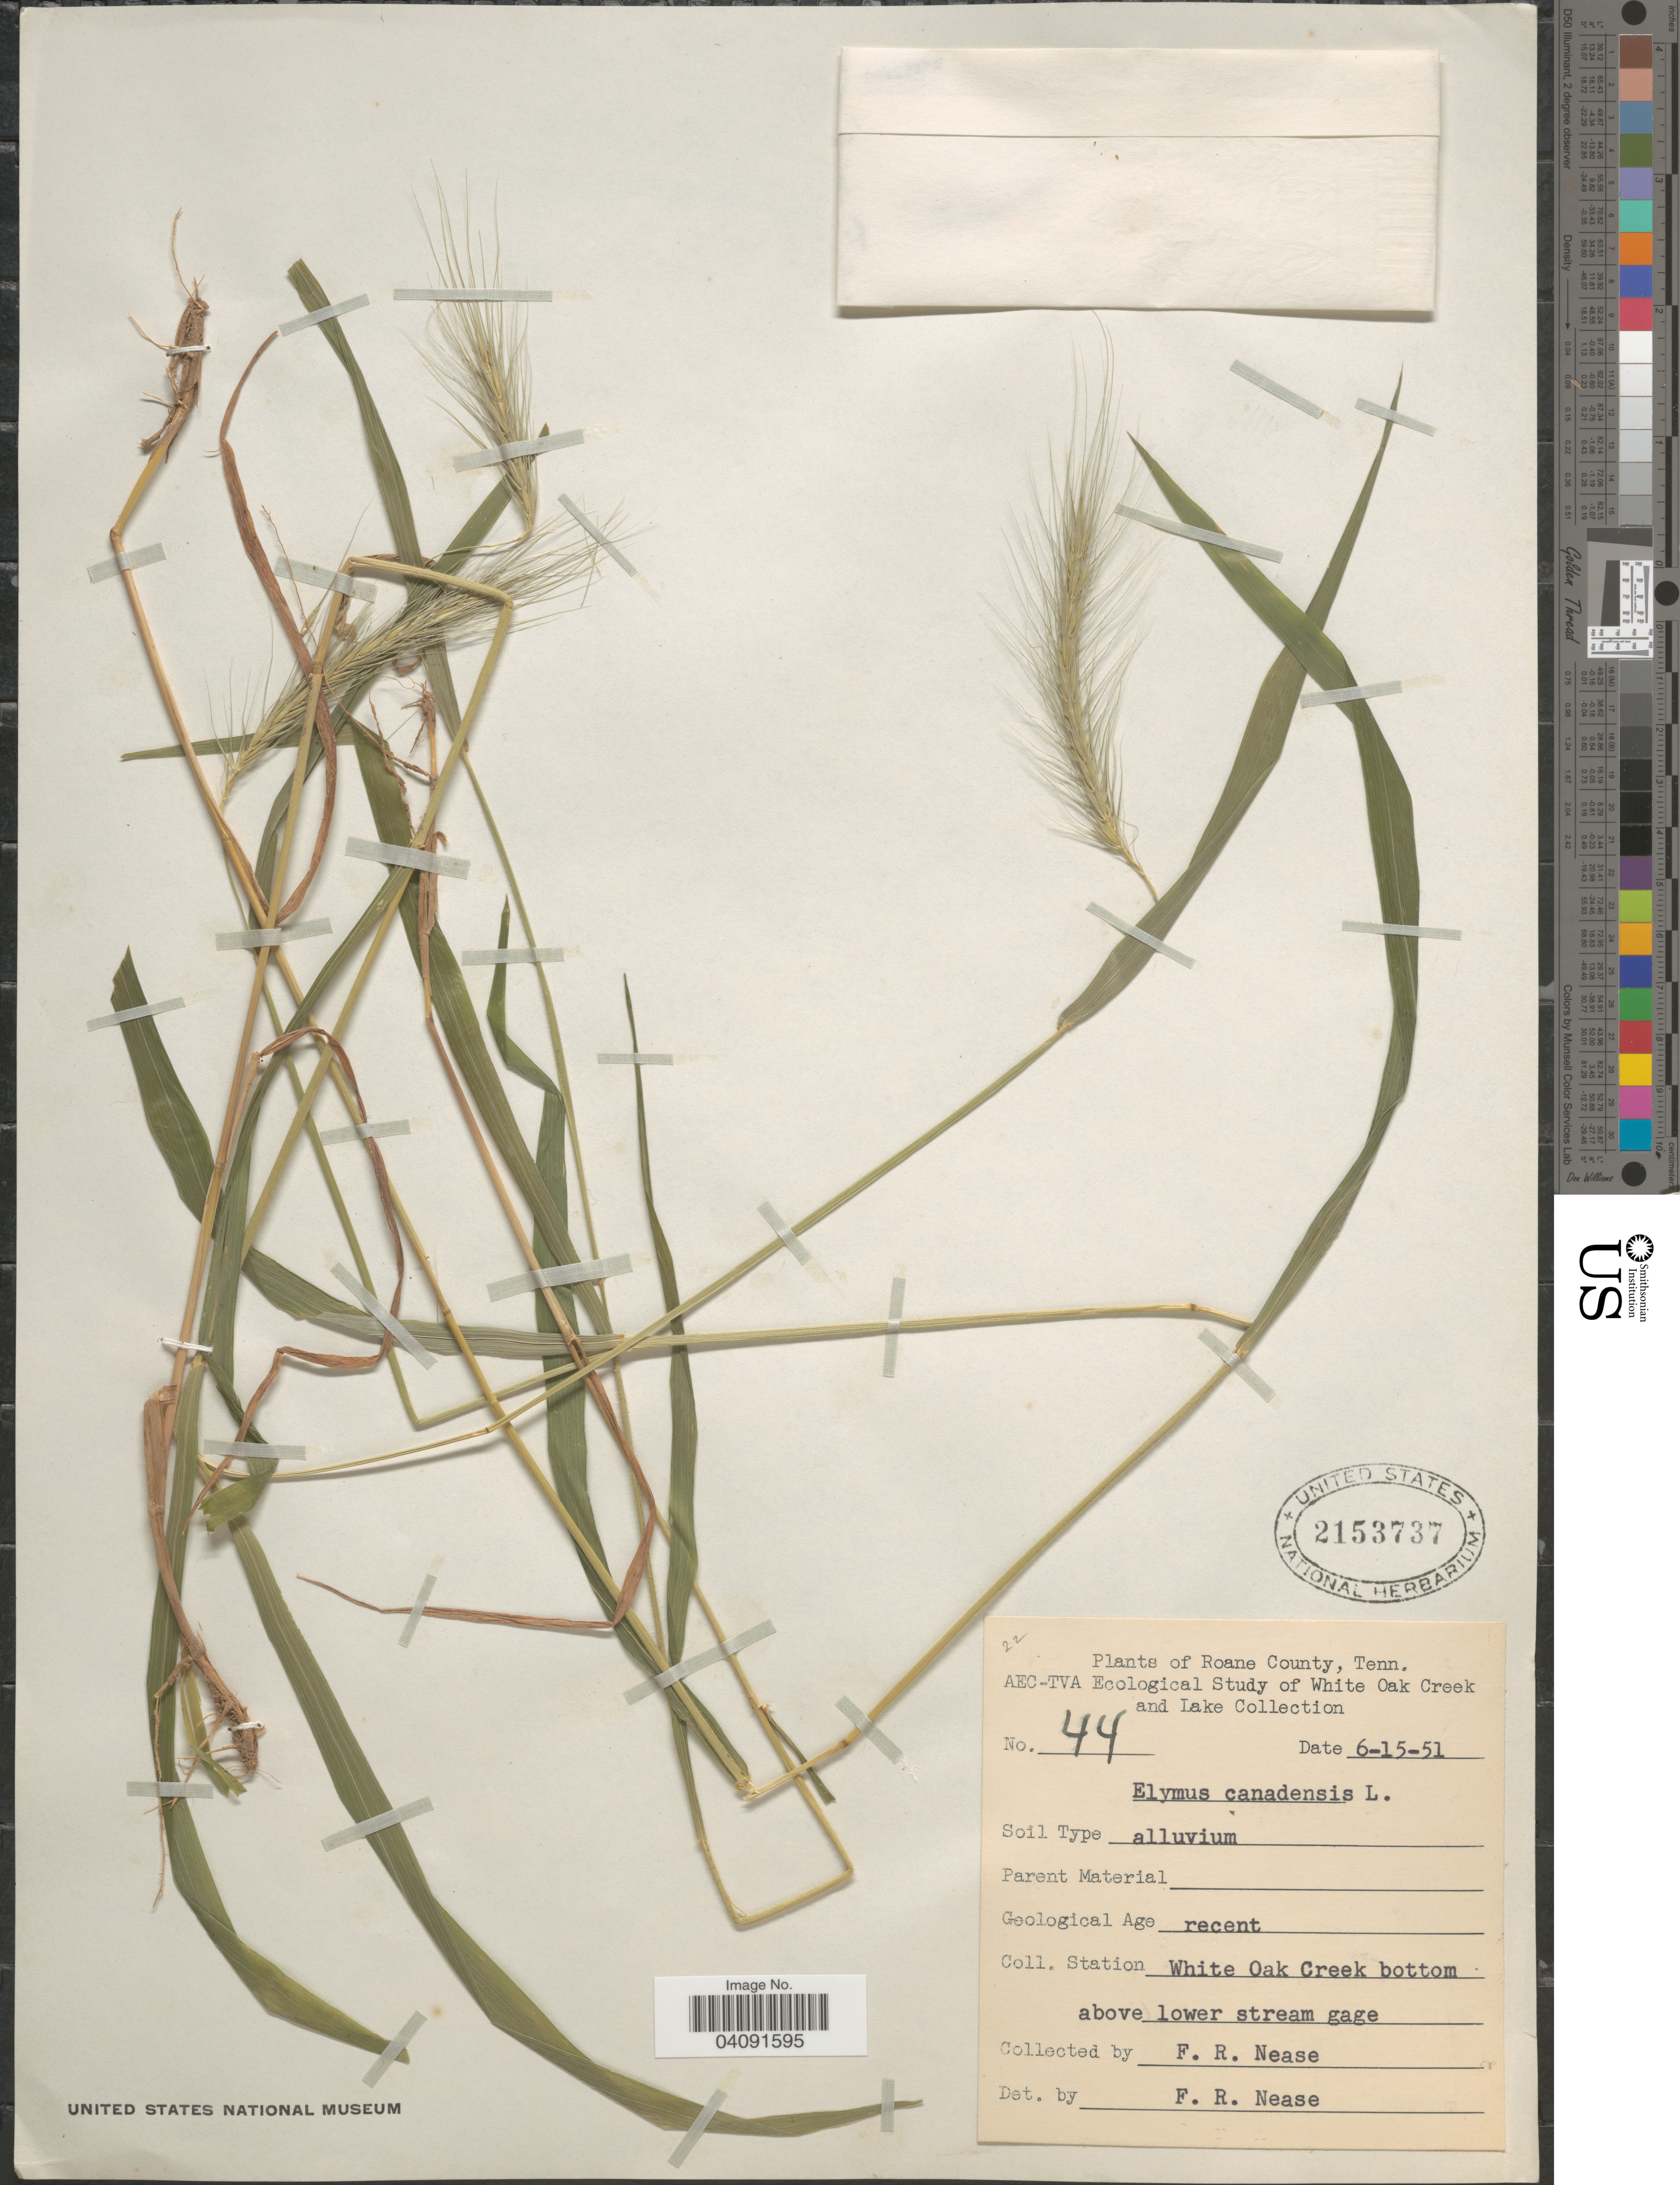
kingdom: Plantae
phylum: Tracheophyta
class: Liliopsida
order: Poales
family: Poaceae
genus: Elymus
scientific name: Elymus canadensis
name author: L.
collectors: F. Nease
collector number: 44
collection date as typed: Transcribed d/m/y: 15/6/51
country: United States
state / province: Tennessee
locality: Roane County. White Oak Creek bottom above lower stream gage.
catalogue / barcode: US 2153737